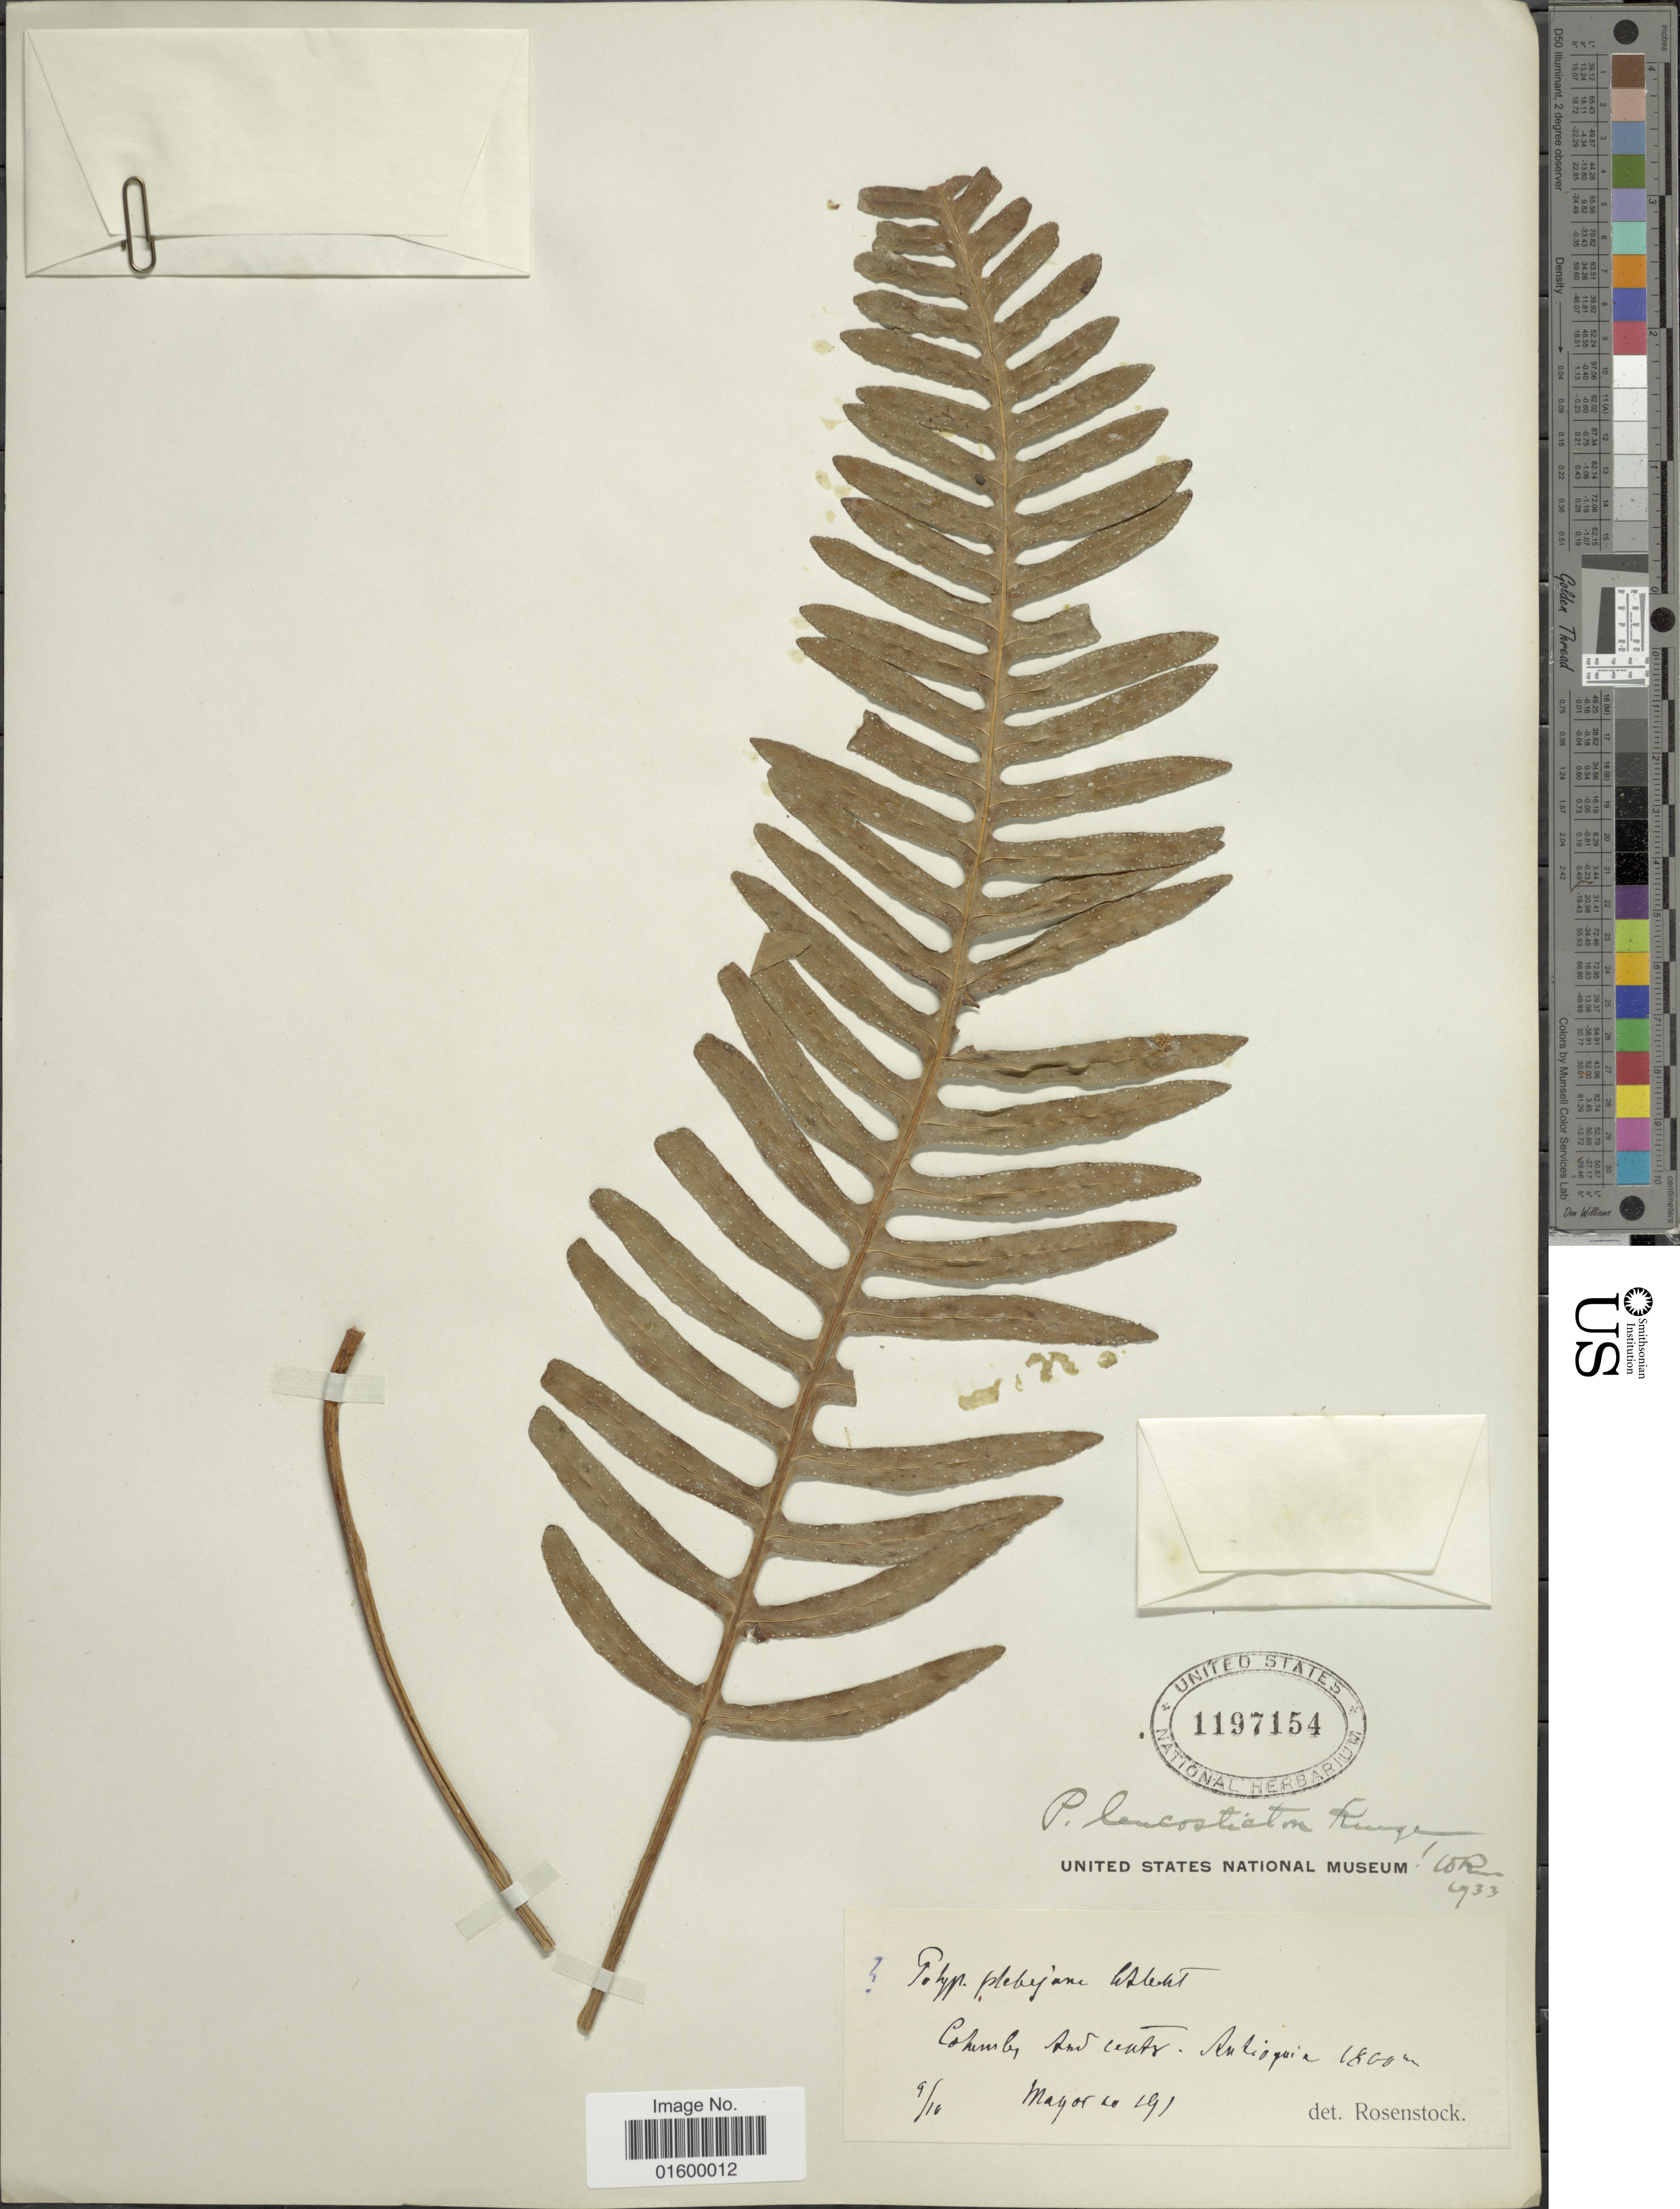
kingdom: Plantae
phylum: Tracheophyta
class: Polypodiopsida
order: Polypodiales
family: Polypodiaceae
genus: Pleopeltis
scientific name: Pleopeltis remota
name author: (Desv.) A.R. Sm.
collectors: E. Mayor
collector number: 191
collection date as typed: Transcribed d/m/y: /9/10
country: Colombia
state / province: Antioquia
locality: Columb, And centr. Antioquia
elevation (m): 1800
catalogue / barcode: US 1197154